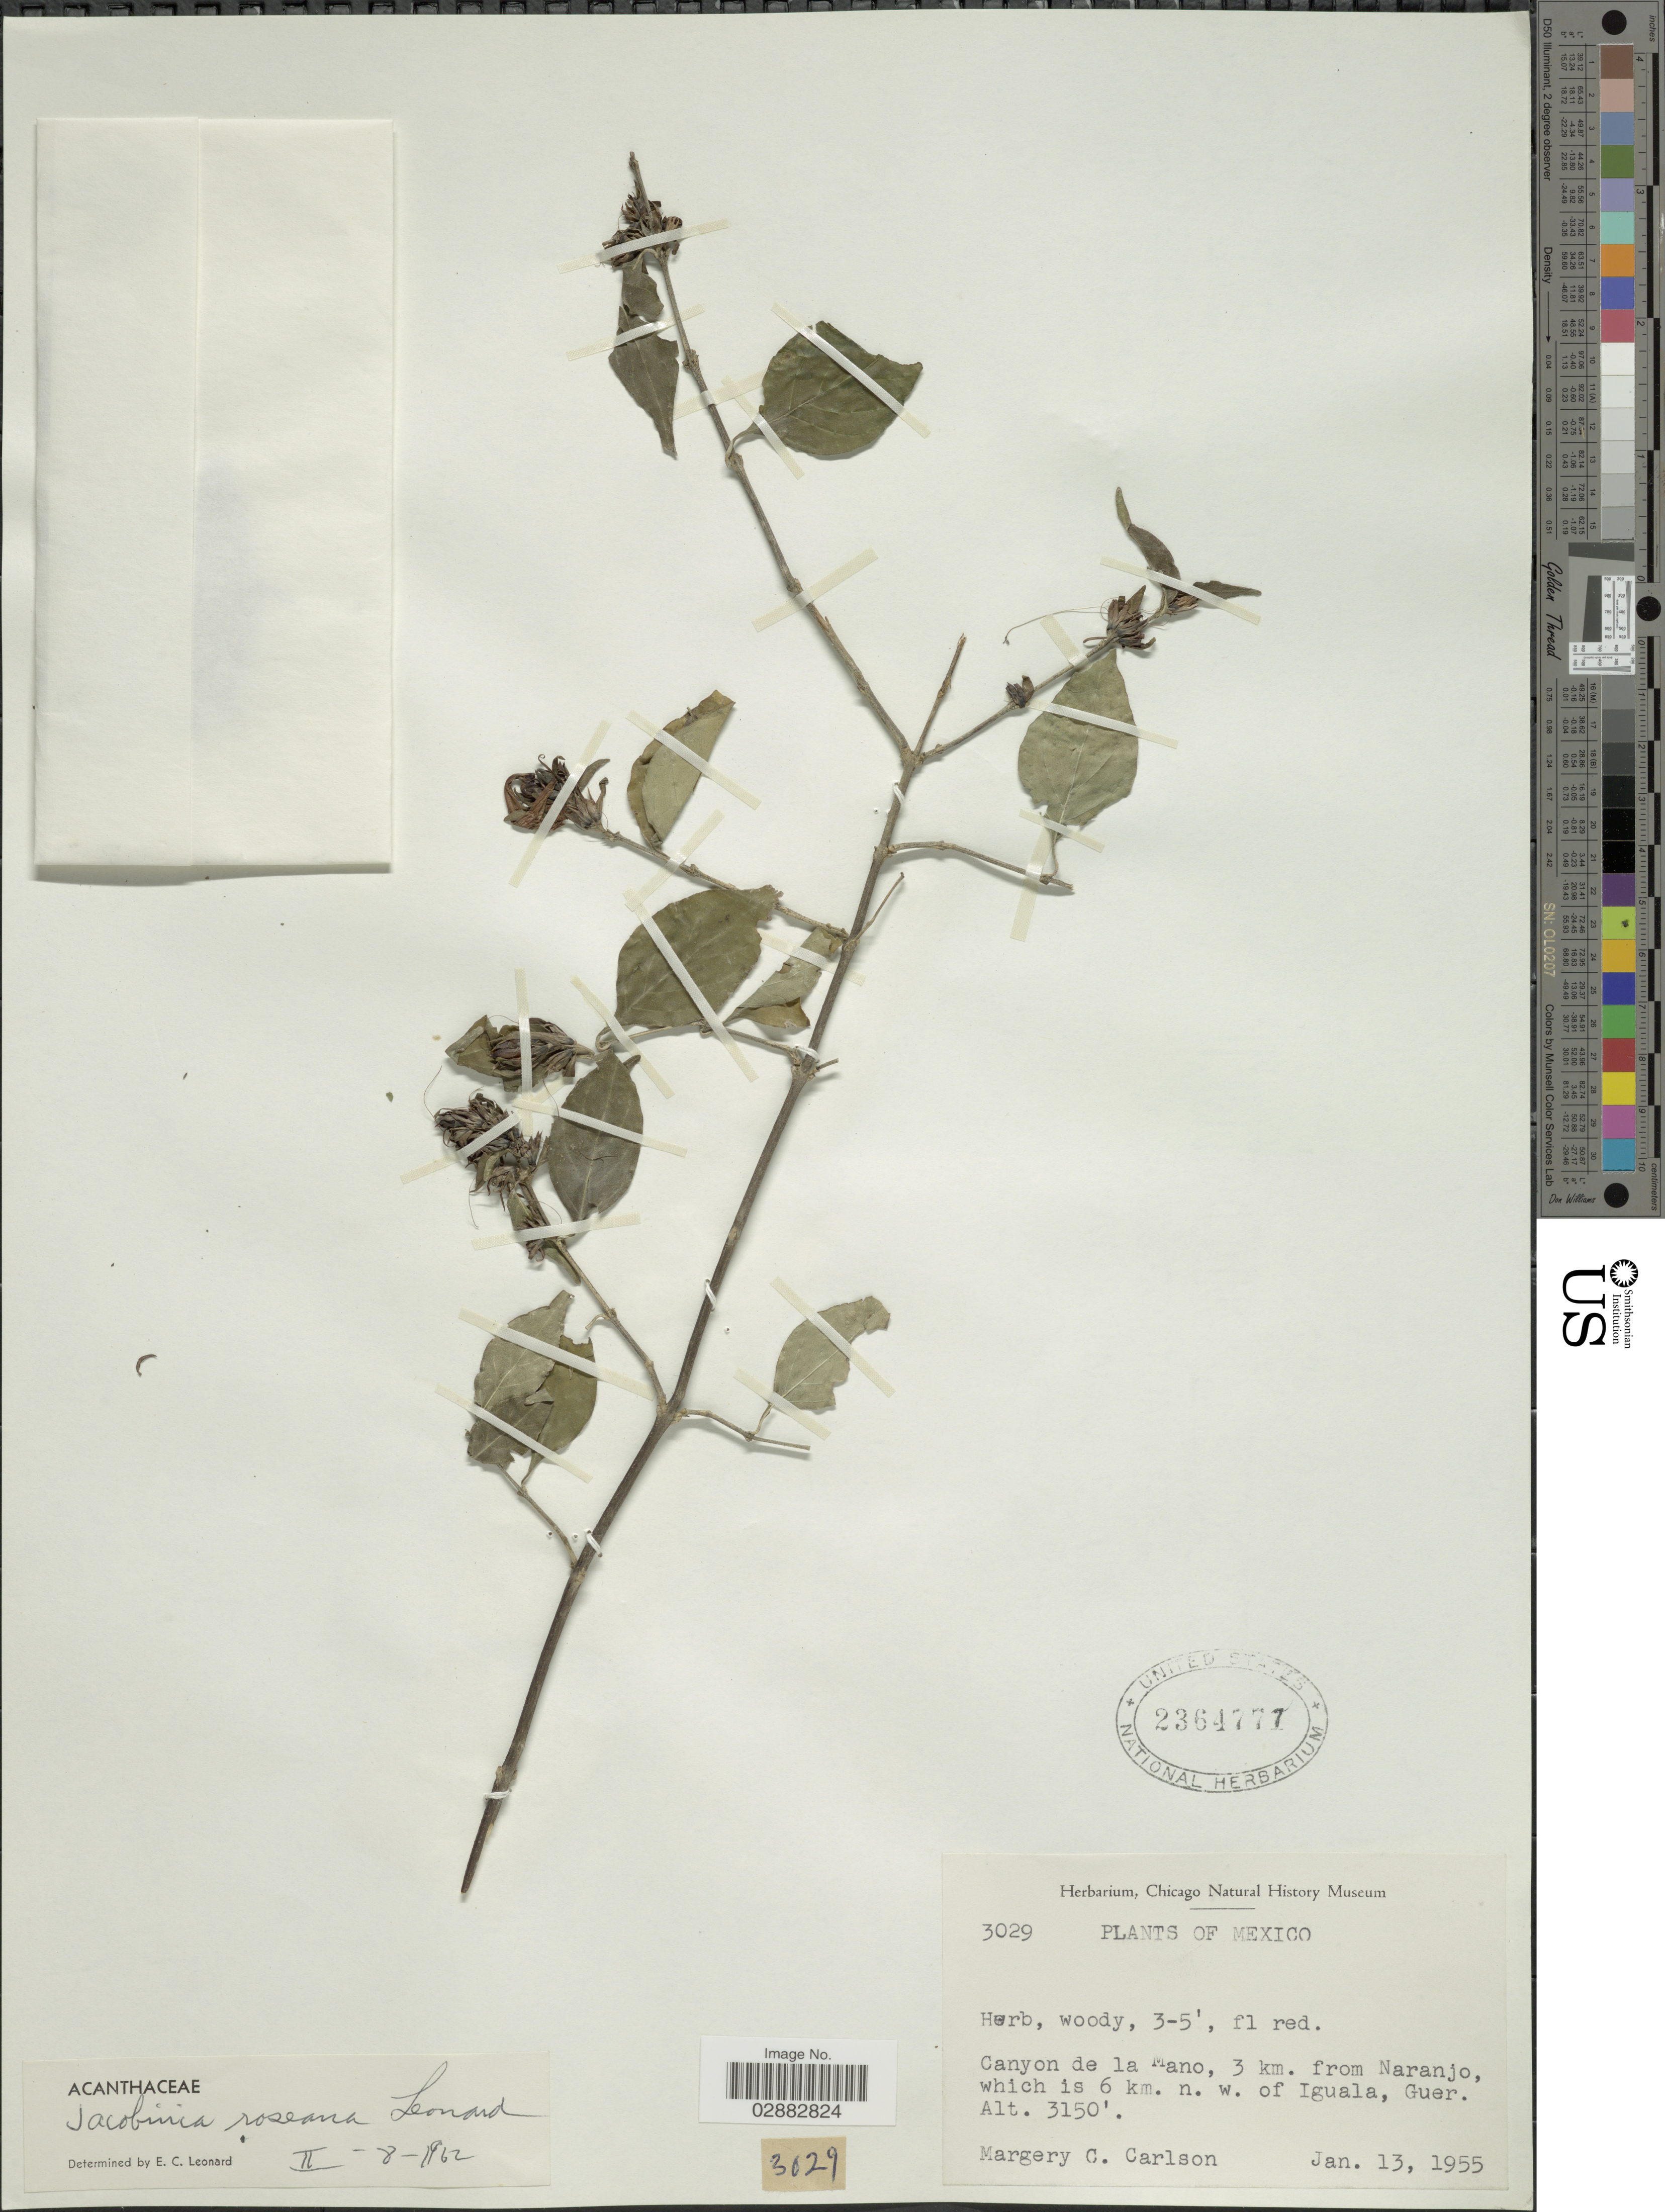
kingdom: Plantae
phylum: Tracheophyta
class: Magnoliopsida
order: Lamiales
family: Acanthaceae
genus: Jacobinia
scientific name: Jacobinia roseana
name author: Leonard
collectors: M. C. Carlson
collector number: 3029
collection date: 1955-01-13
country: Mexico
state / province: Guerrero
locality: Canyon de la Mano, 3 km. from Naranjo, which is 6 km. n.w. of Iguala, Guer.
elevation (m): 960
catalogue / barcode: US 2364771